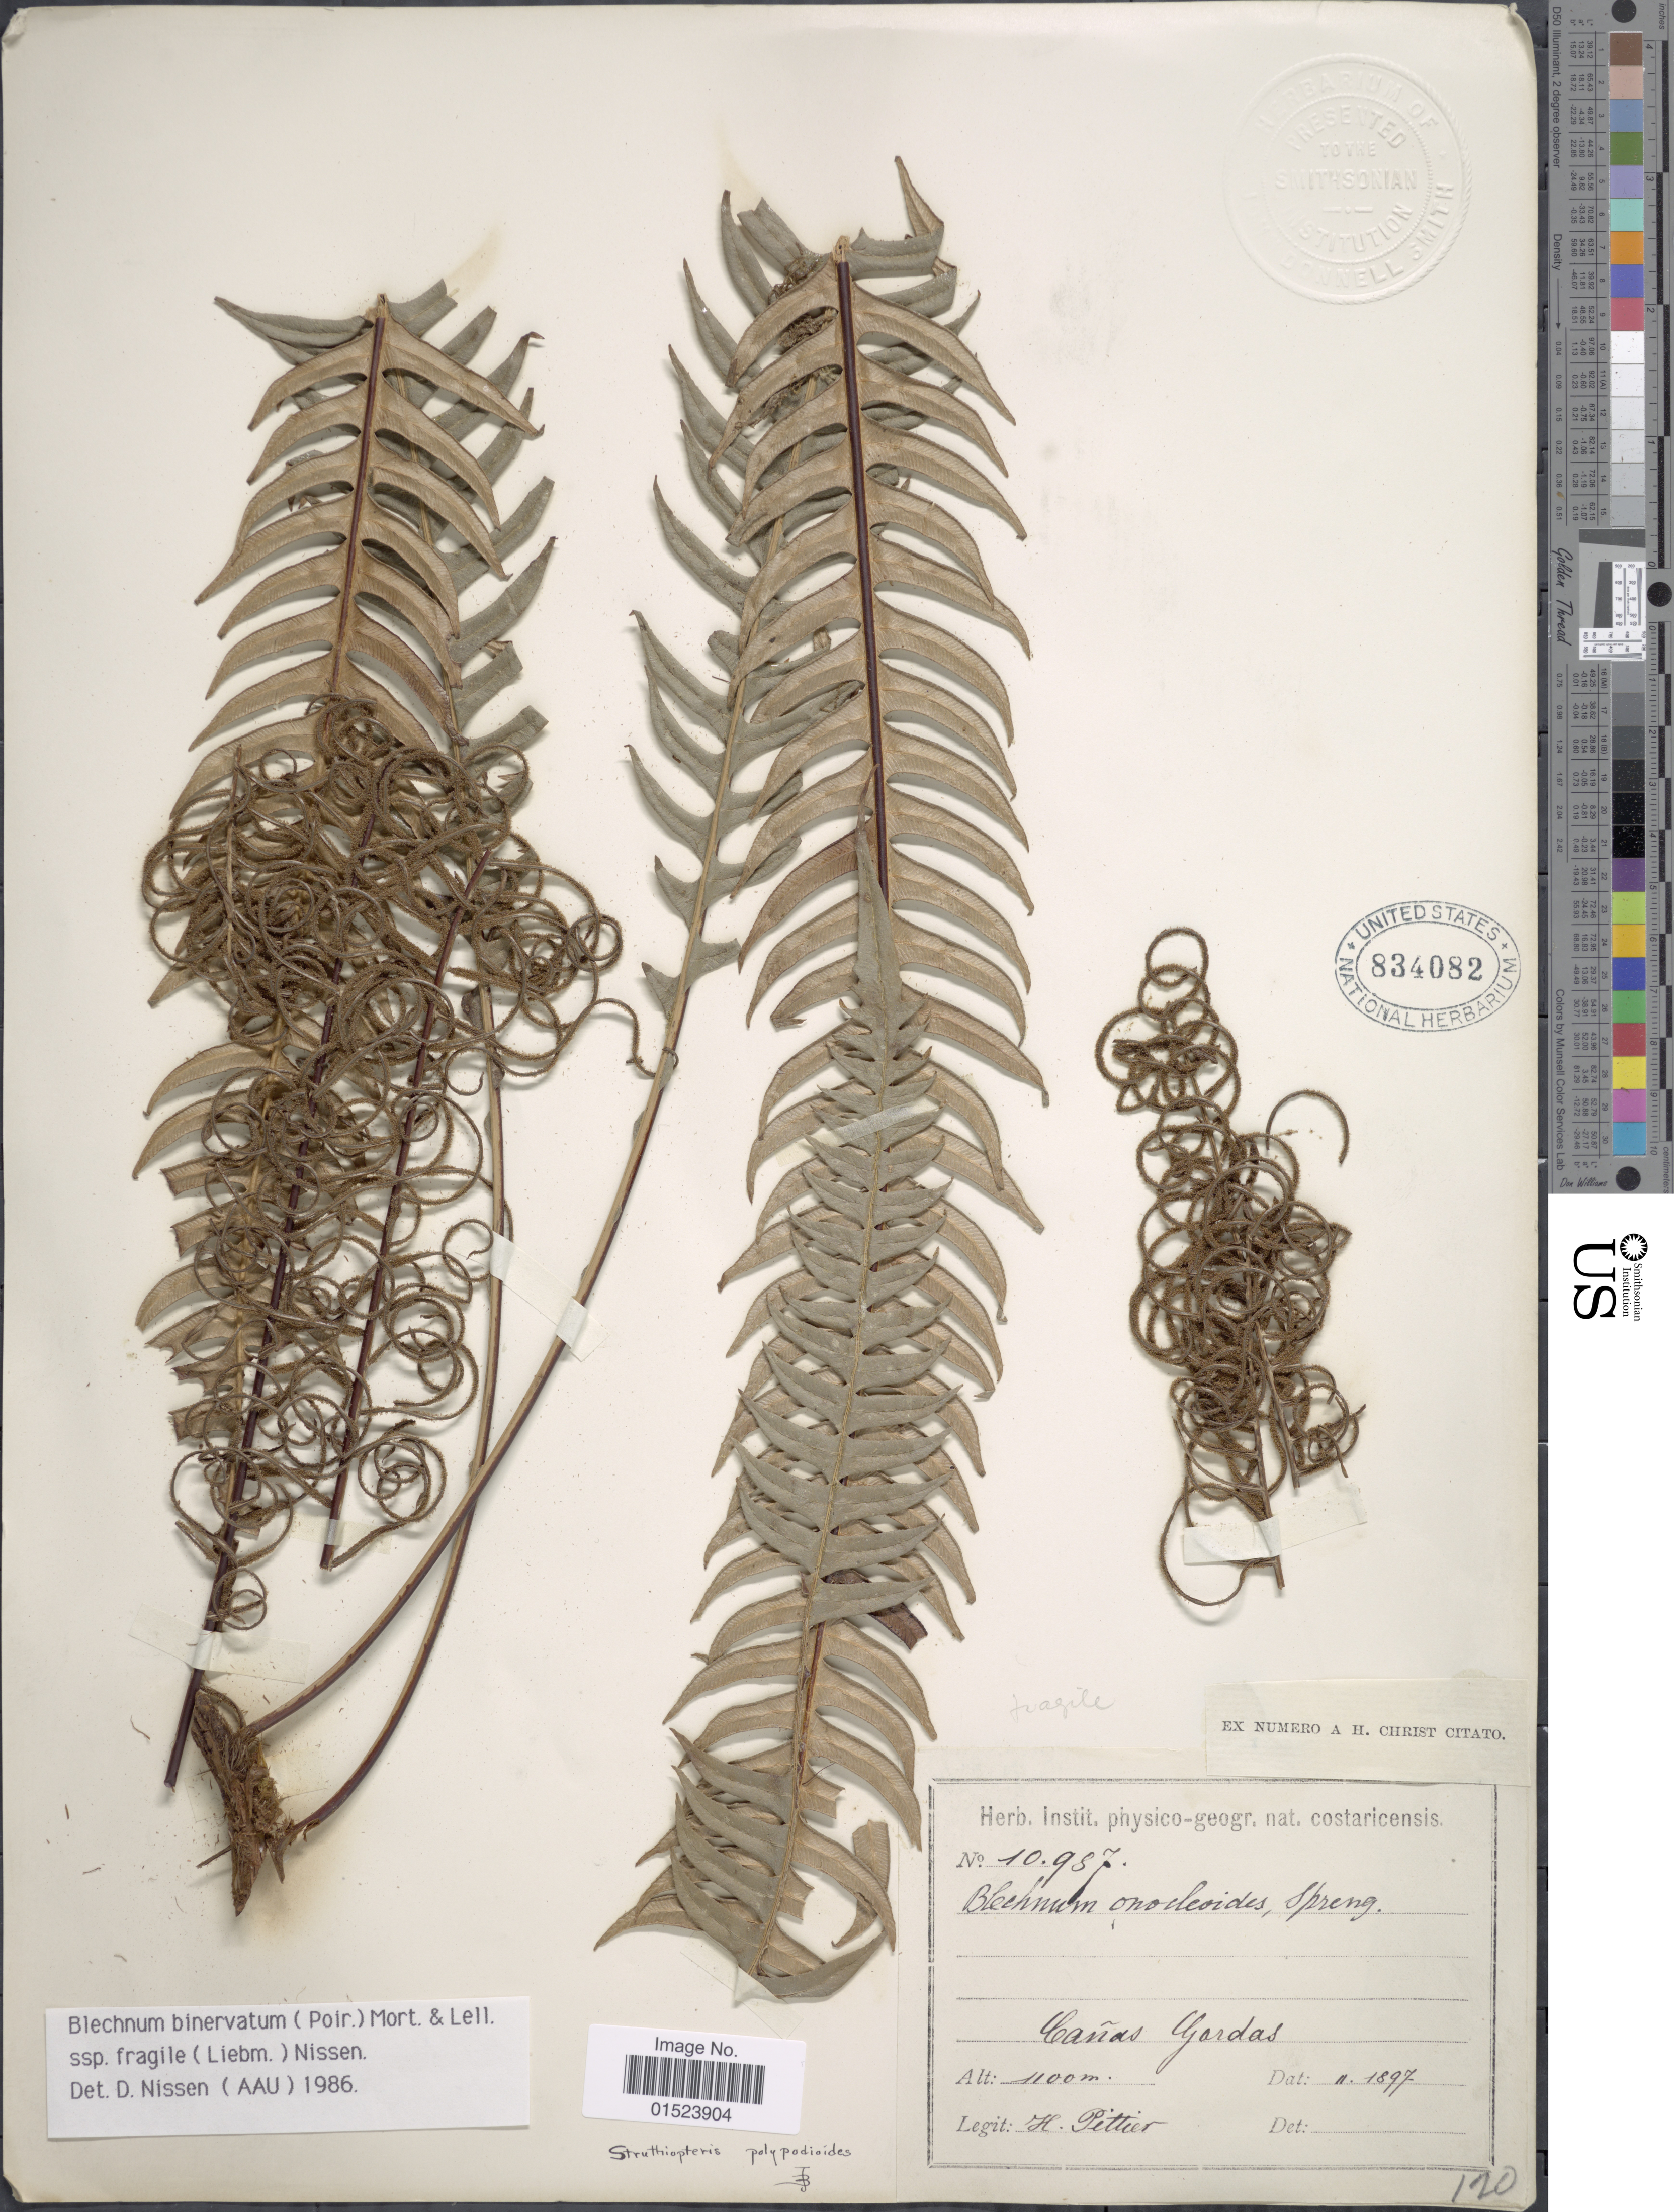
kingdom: Plantae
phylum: Tracheophyta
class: Polypodiopsida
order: Polypodiales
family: Blechnaceae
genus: Blechnum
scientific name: Blechnum fragile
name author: (Liebm.) C.V. Morton & Lellinger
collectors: H. F. Pittier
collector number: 10987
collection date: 1897-11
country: Costa Rica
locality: Cañas Gardas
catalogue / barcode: US 834082